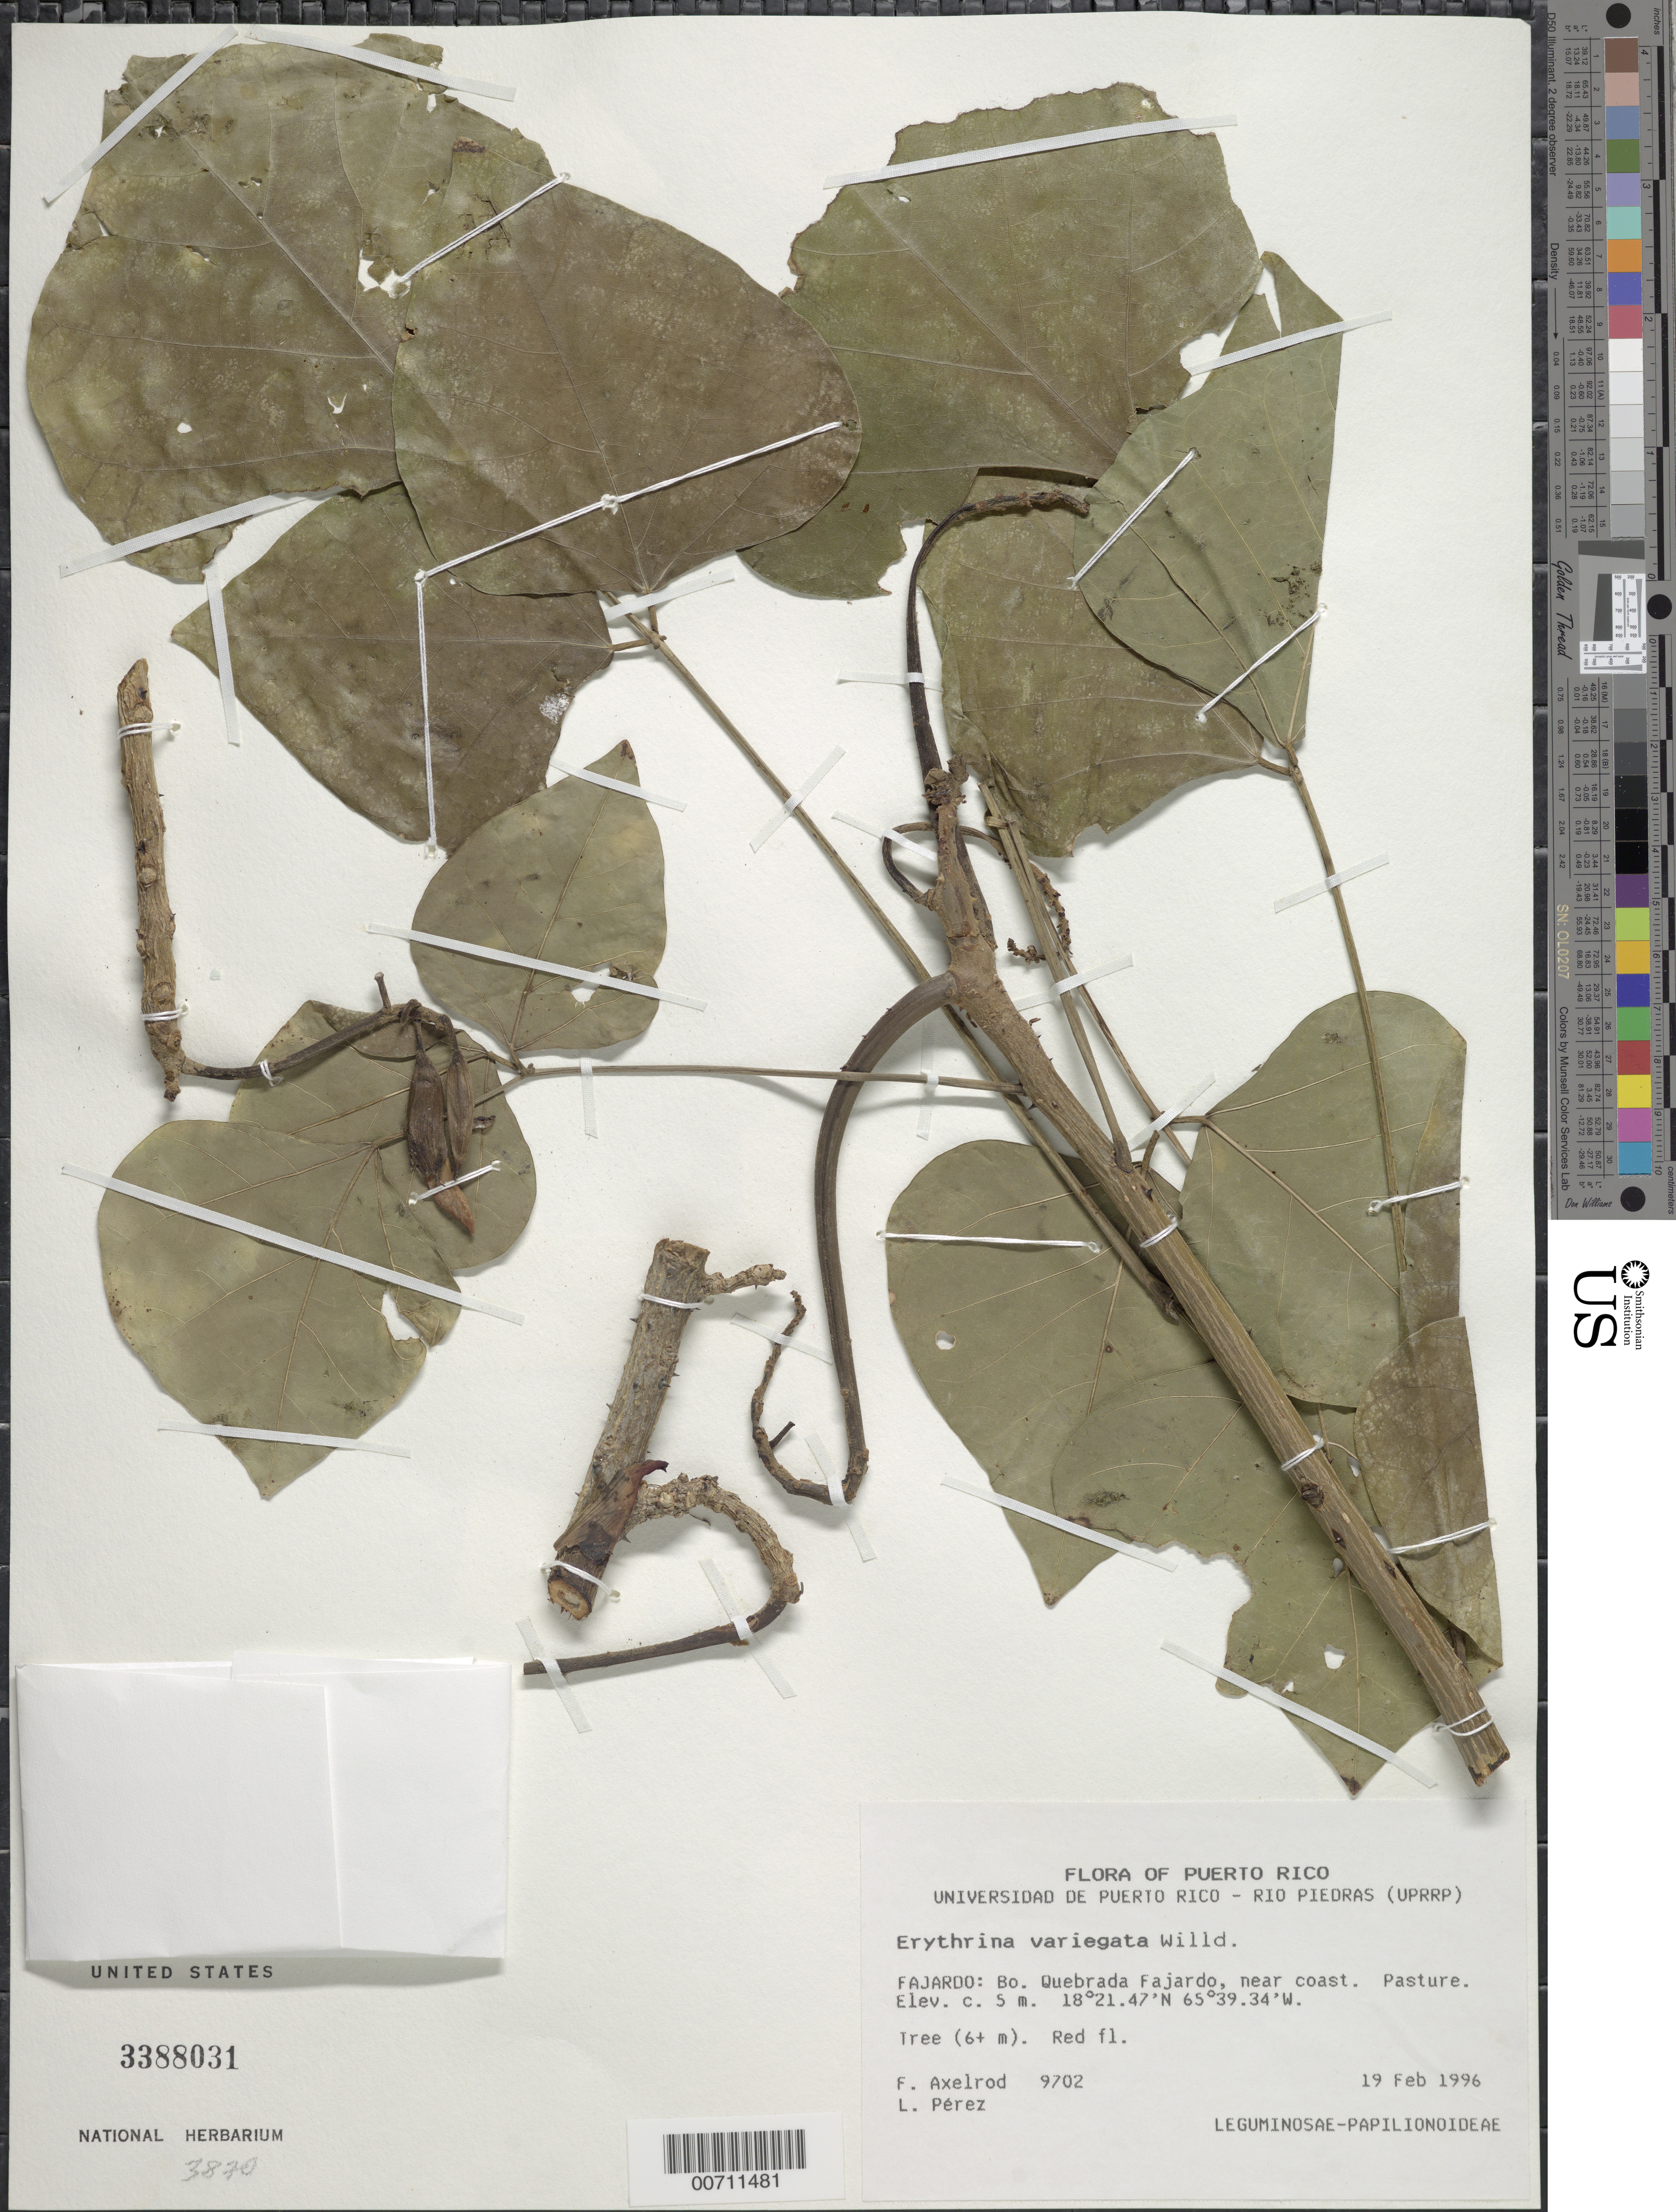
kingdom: Plantae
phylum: Tracheophyta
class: Magnoliopsida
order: Fabales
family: Fabaceae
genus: Erythrina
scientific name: Erythrina velutina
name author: Willd.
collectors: F. S. Axelrod & L. Perez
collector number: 9702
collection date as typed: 19 Feb 1996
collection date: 1996-02-19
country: Puerto Rico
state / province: Fajardo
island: Greater Antilles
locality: Bo. Quebrada Fajardo, near coast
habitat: Pasture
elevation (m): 5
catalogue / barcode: US 3388031